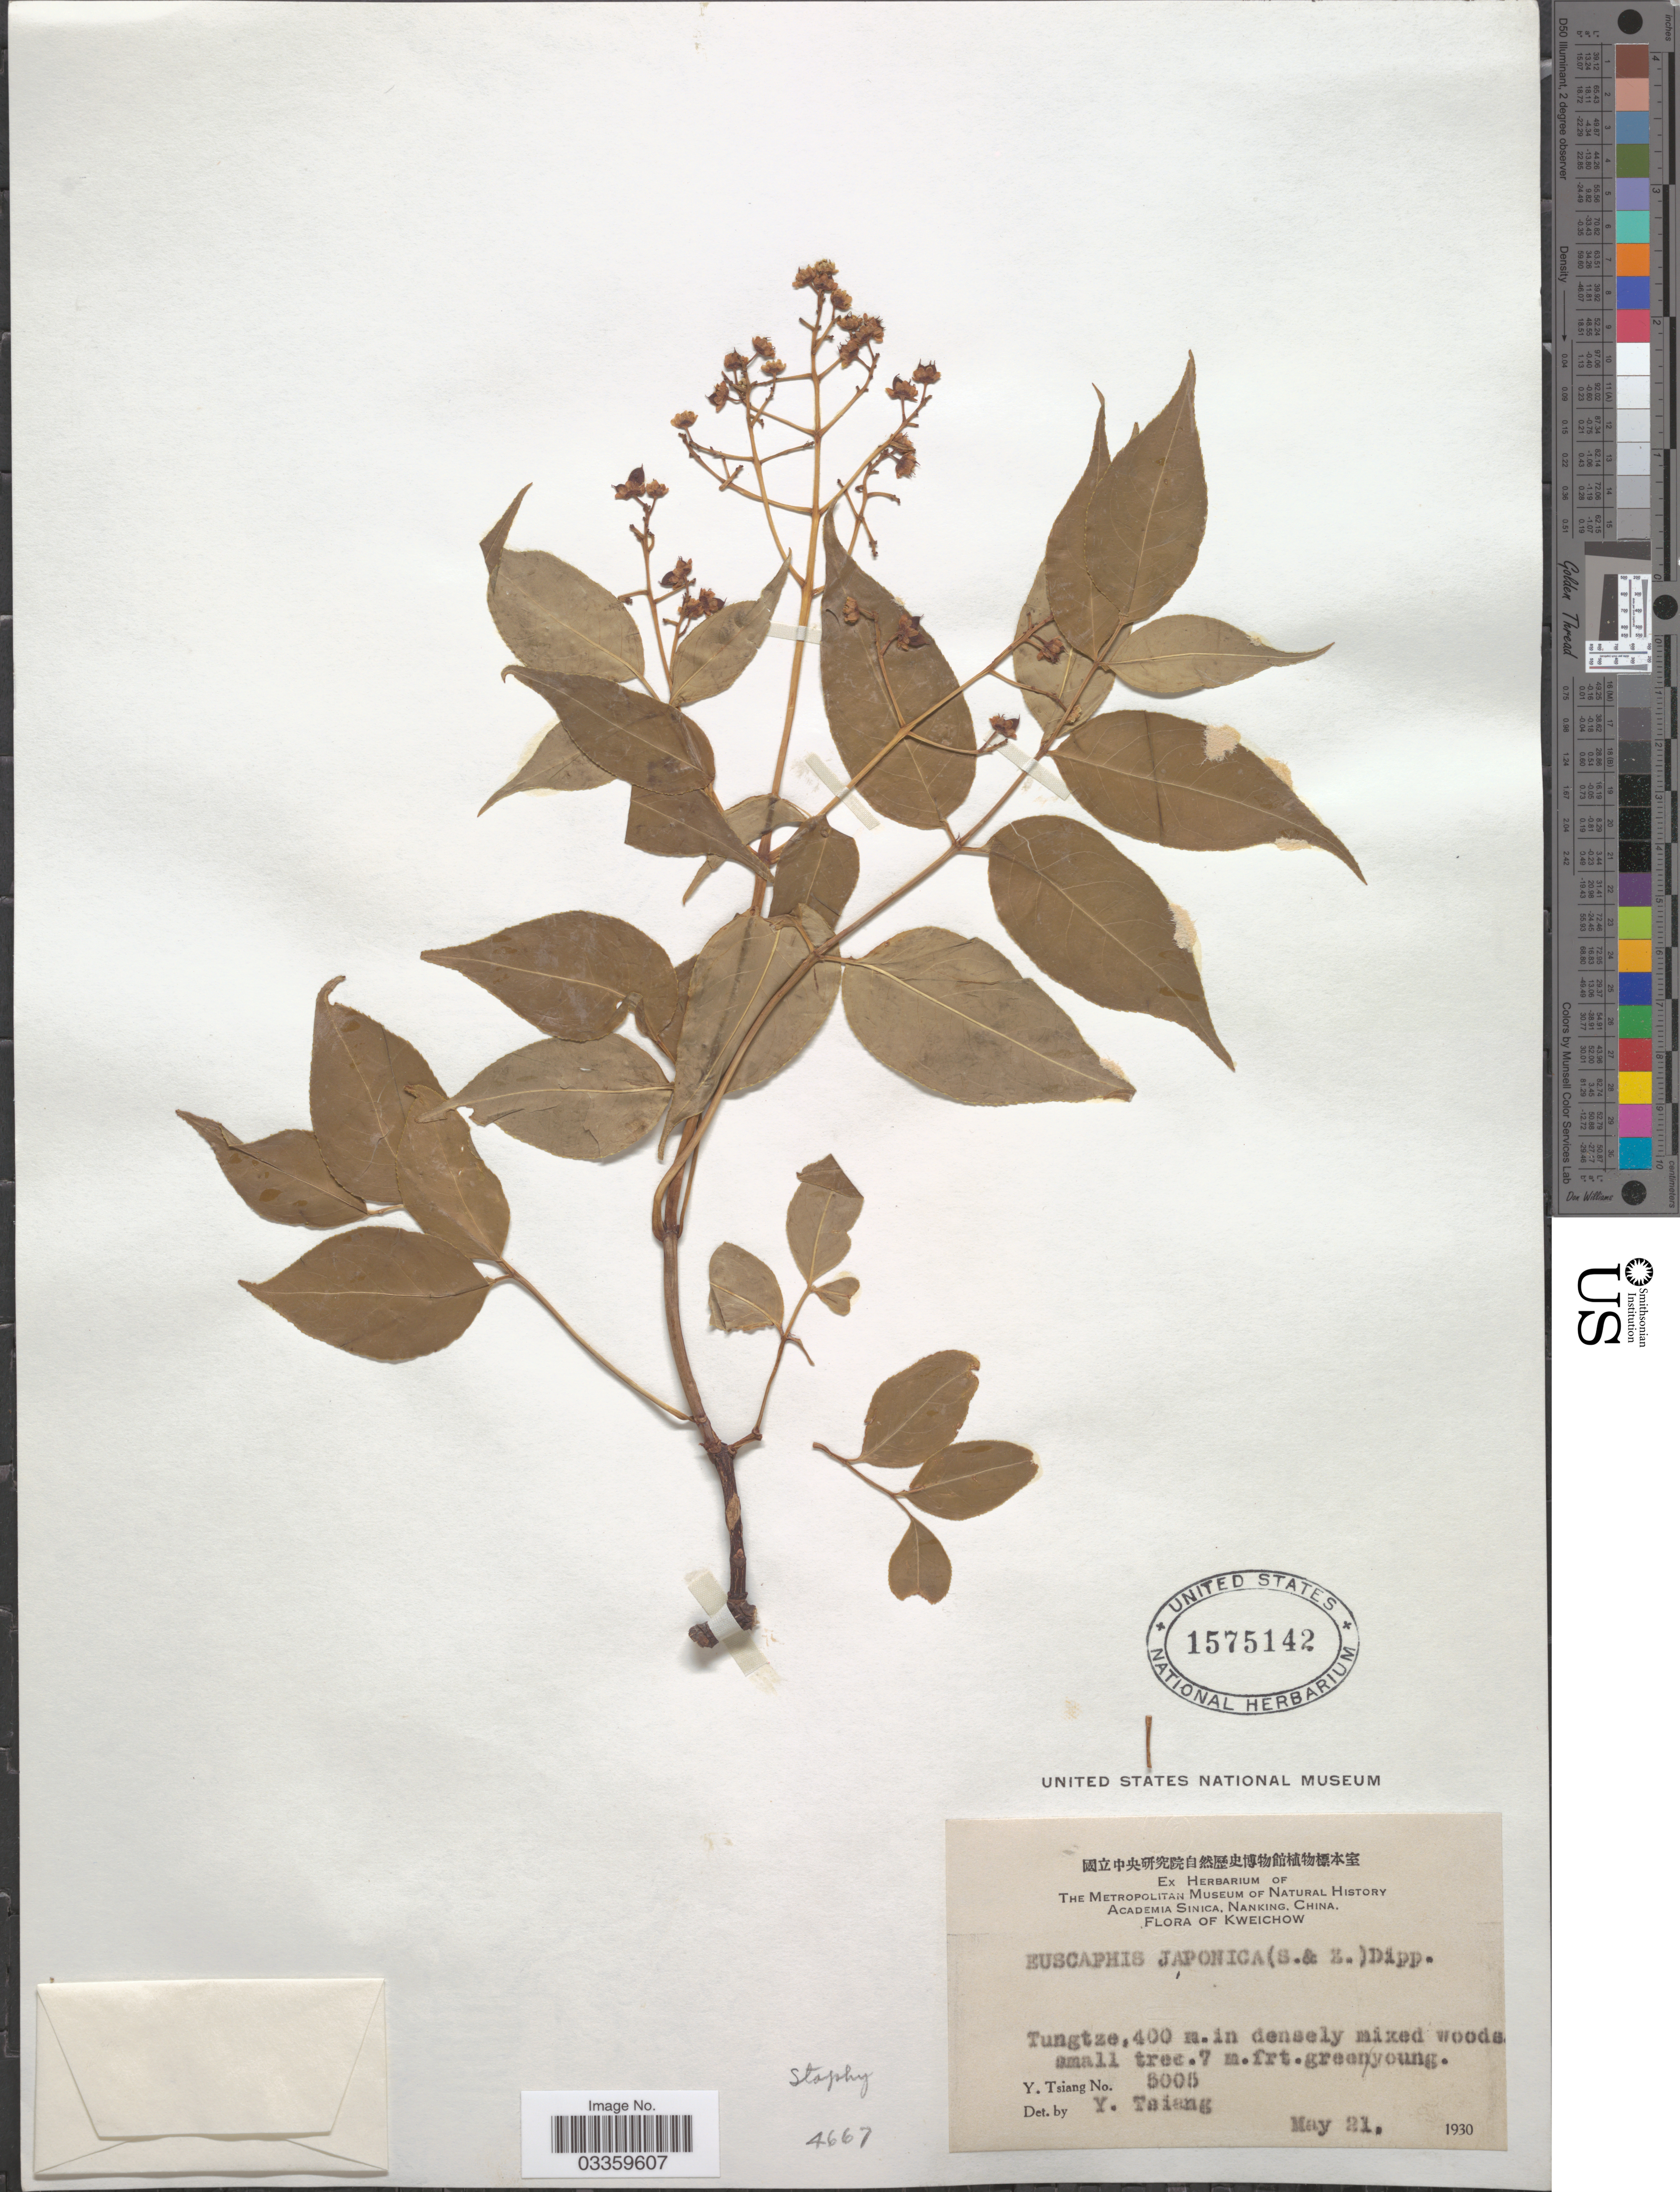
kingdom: Plantae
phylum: Tracheophyta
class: Magnoliopsida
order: Crossosomatales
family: Staphyleaceae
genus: Euscaphis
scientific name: Euscaphis japonica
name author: (Thunb.) Kanitz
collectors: Y. Tsiang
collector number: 5005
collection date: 1930-05-21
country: China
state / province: Guizhou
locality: Kweichow, Tungtze.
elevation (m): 400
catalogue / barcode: US 1575142